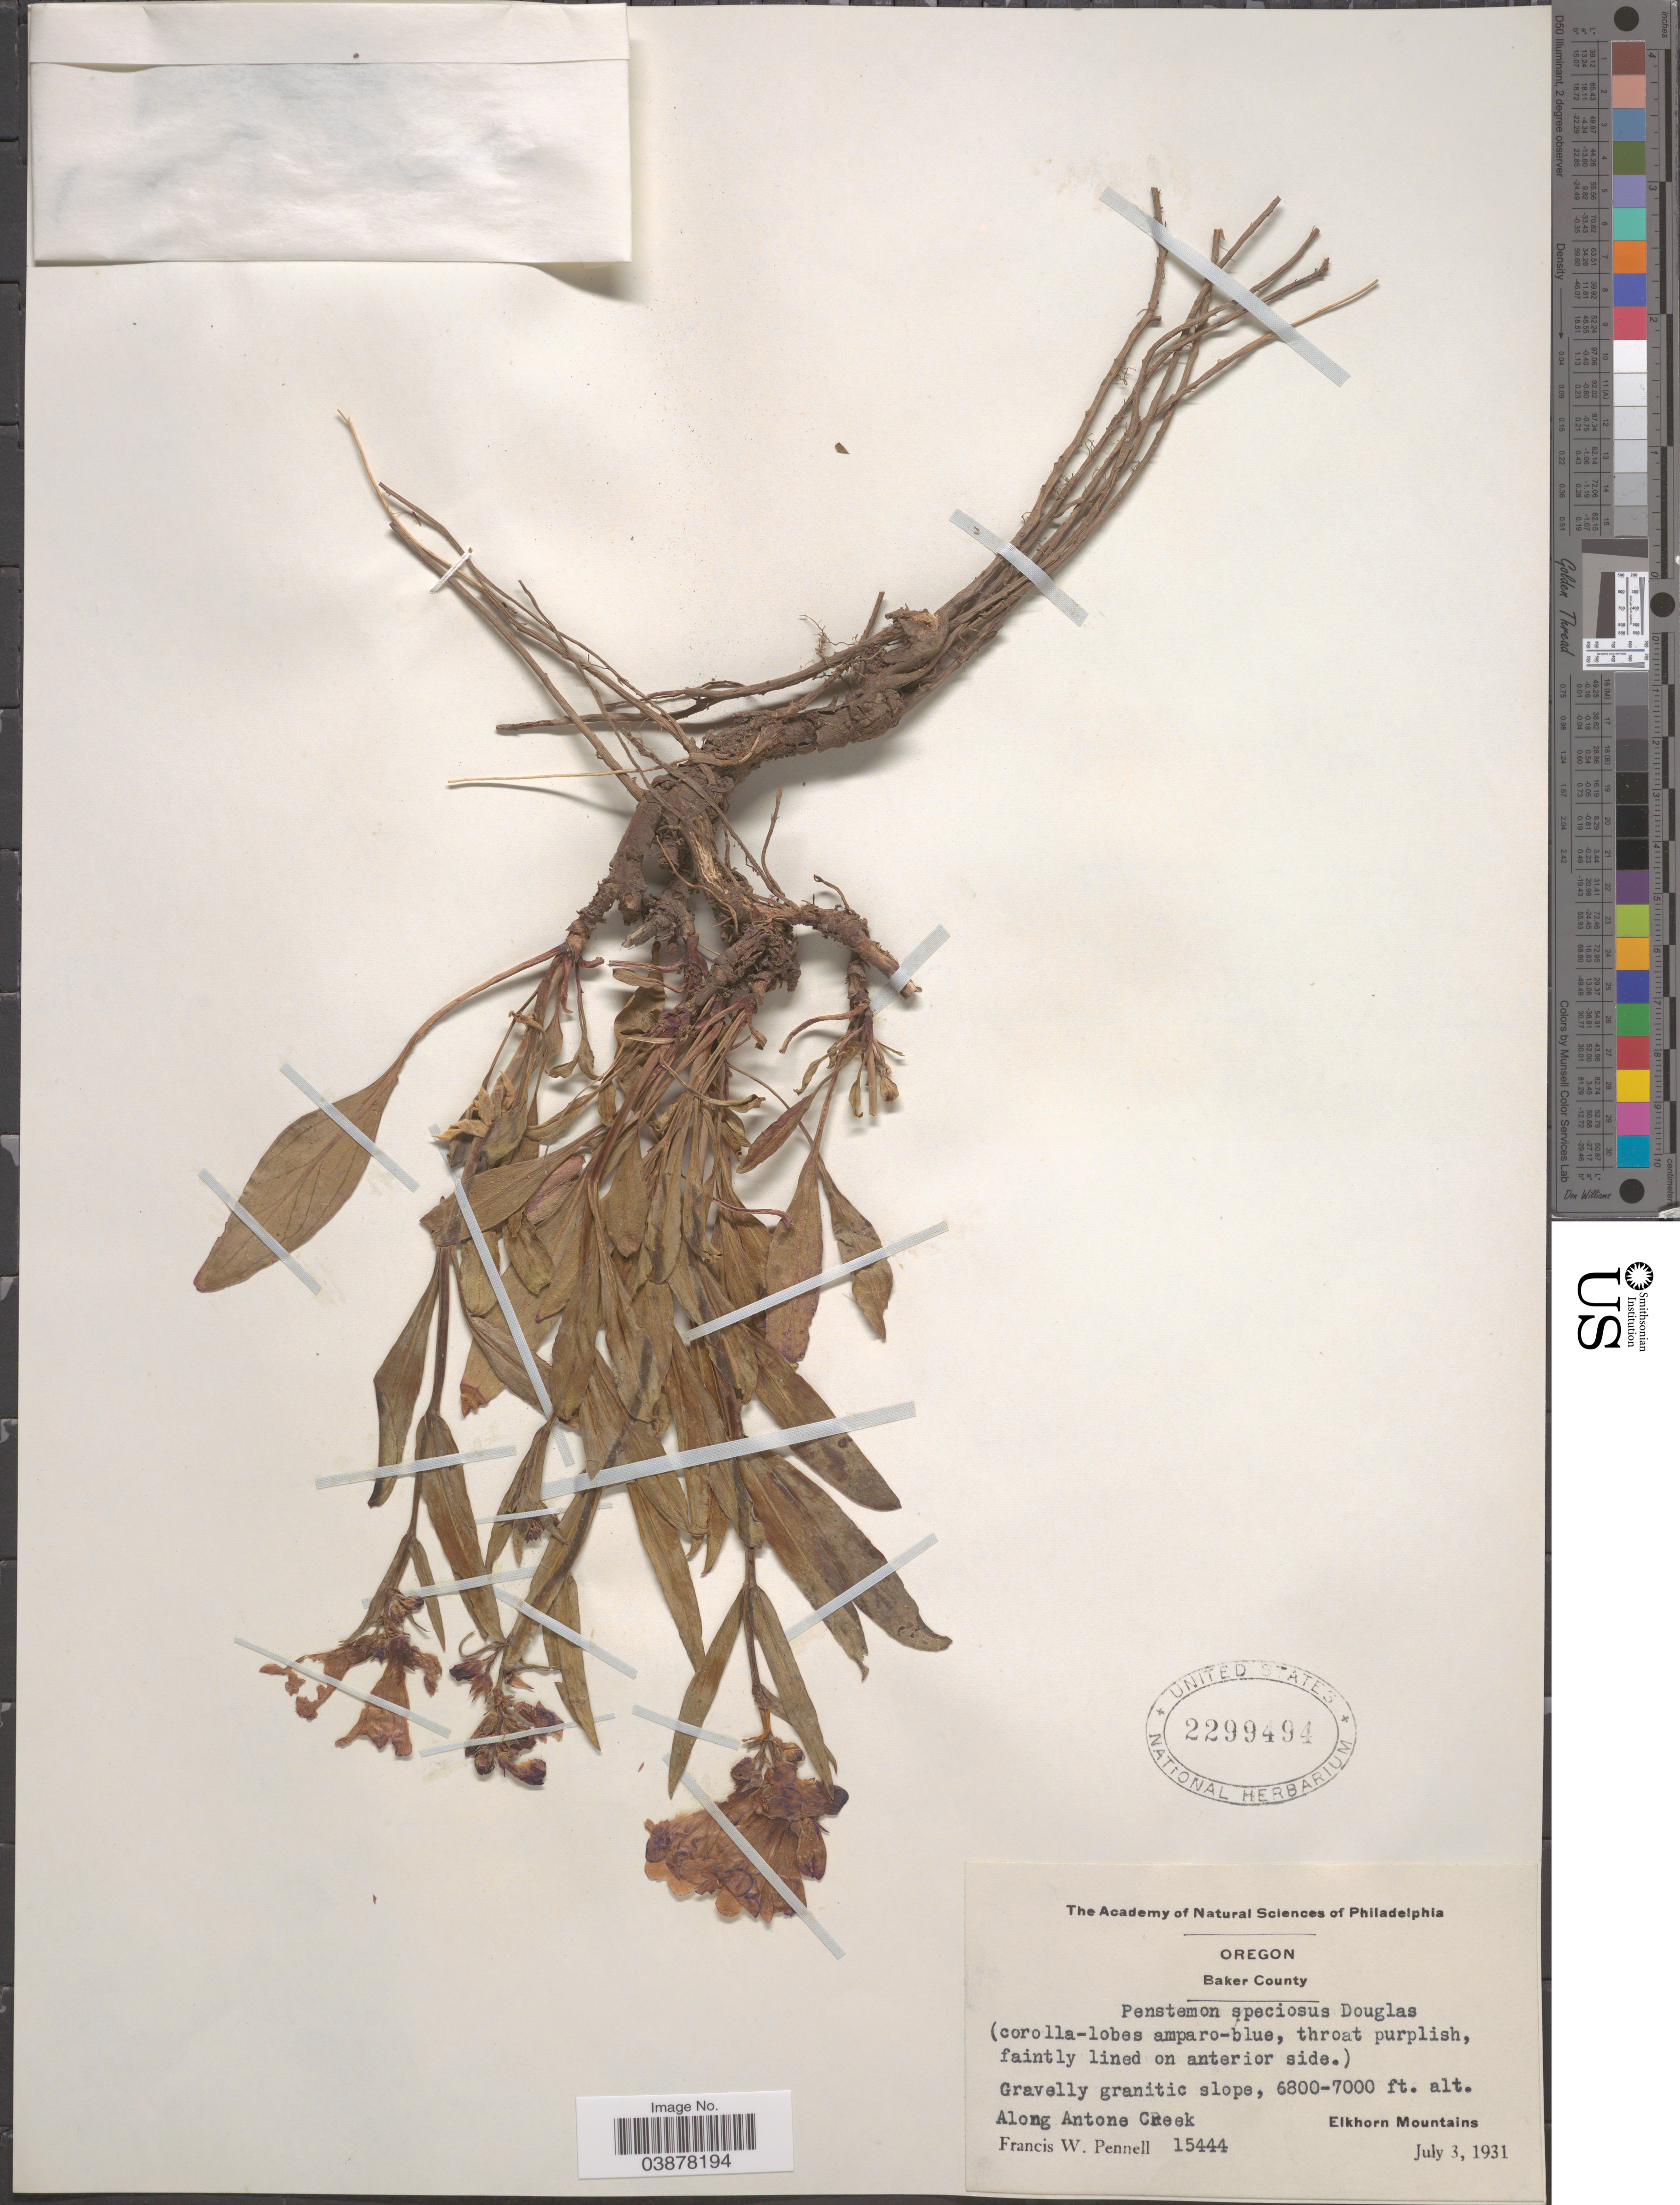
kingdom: Plantae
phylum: Tracheophyta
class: Magnoliopsida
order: Lamiales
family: Plantaginaceae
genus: Penstemon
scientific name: Penstemon speciosus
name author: Douglas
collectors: F. W. Pennell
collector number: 15444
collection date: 1931-07-03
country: United States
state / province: Oregon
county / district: Baker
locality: Along Antone Creek, Elkhorn Mountains.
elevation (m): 2073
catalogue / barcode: US 2299494